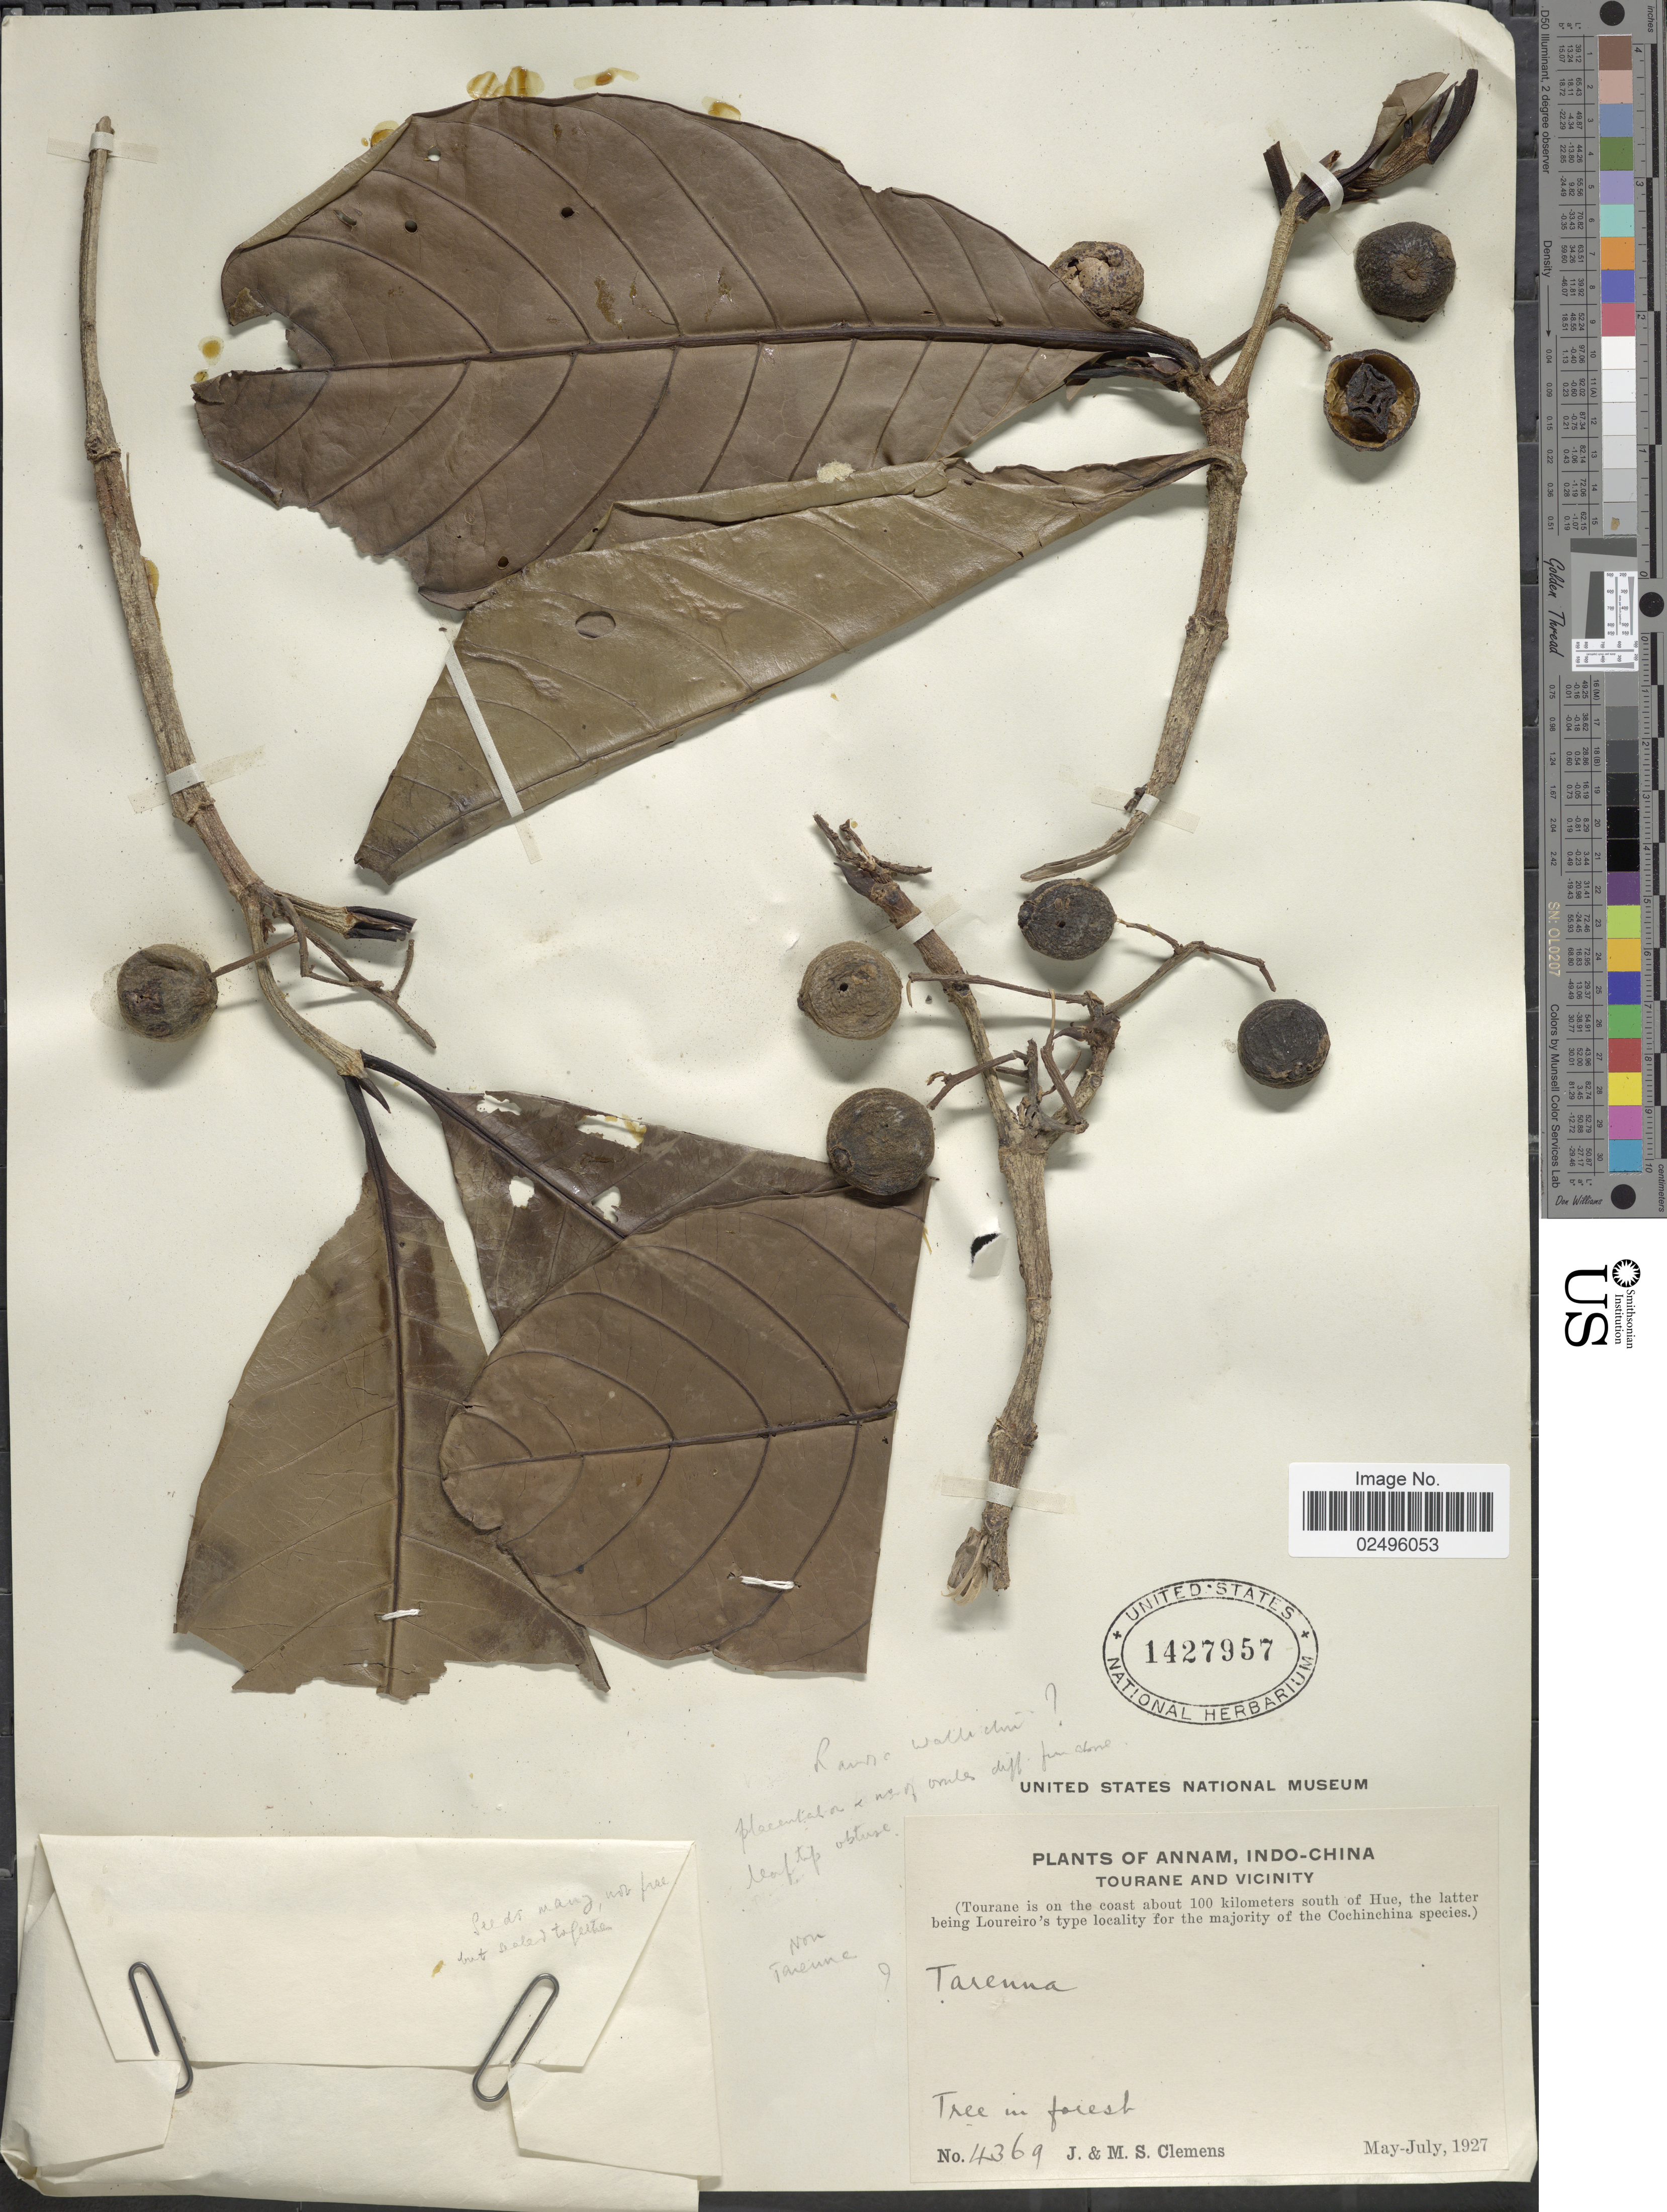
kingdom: Plantae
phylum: Tracheophyta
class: Magnoliopsida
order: Gentianales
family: Rubiaceae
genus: Tarennoidea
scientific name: Tarennoidea wallichii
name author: (Hook. f.) Tirveng. & Sastre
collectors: J. Clemens & M. S. Clemens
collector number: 4369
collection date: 1927-05/1927-07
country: Vietnam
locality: Annam, Indo-China Tourane and Vicinity (Tourane is on the coast about 100 kilometers south of Hue)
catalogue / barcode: US 1427957